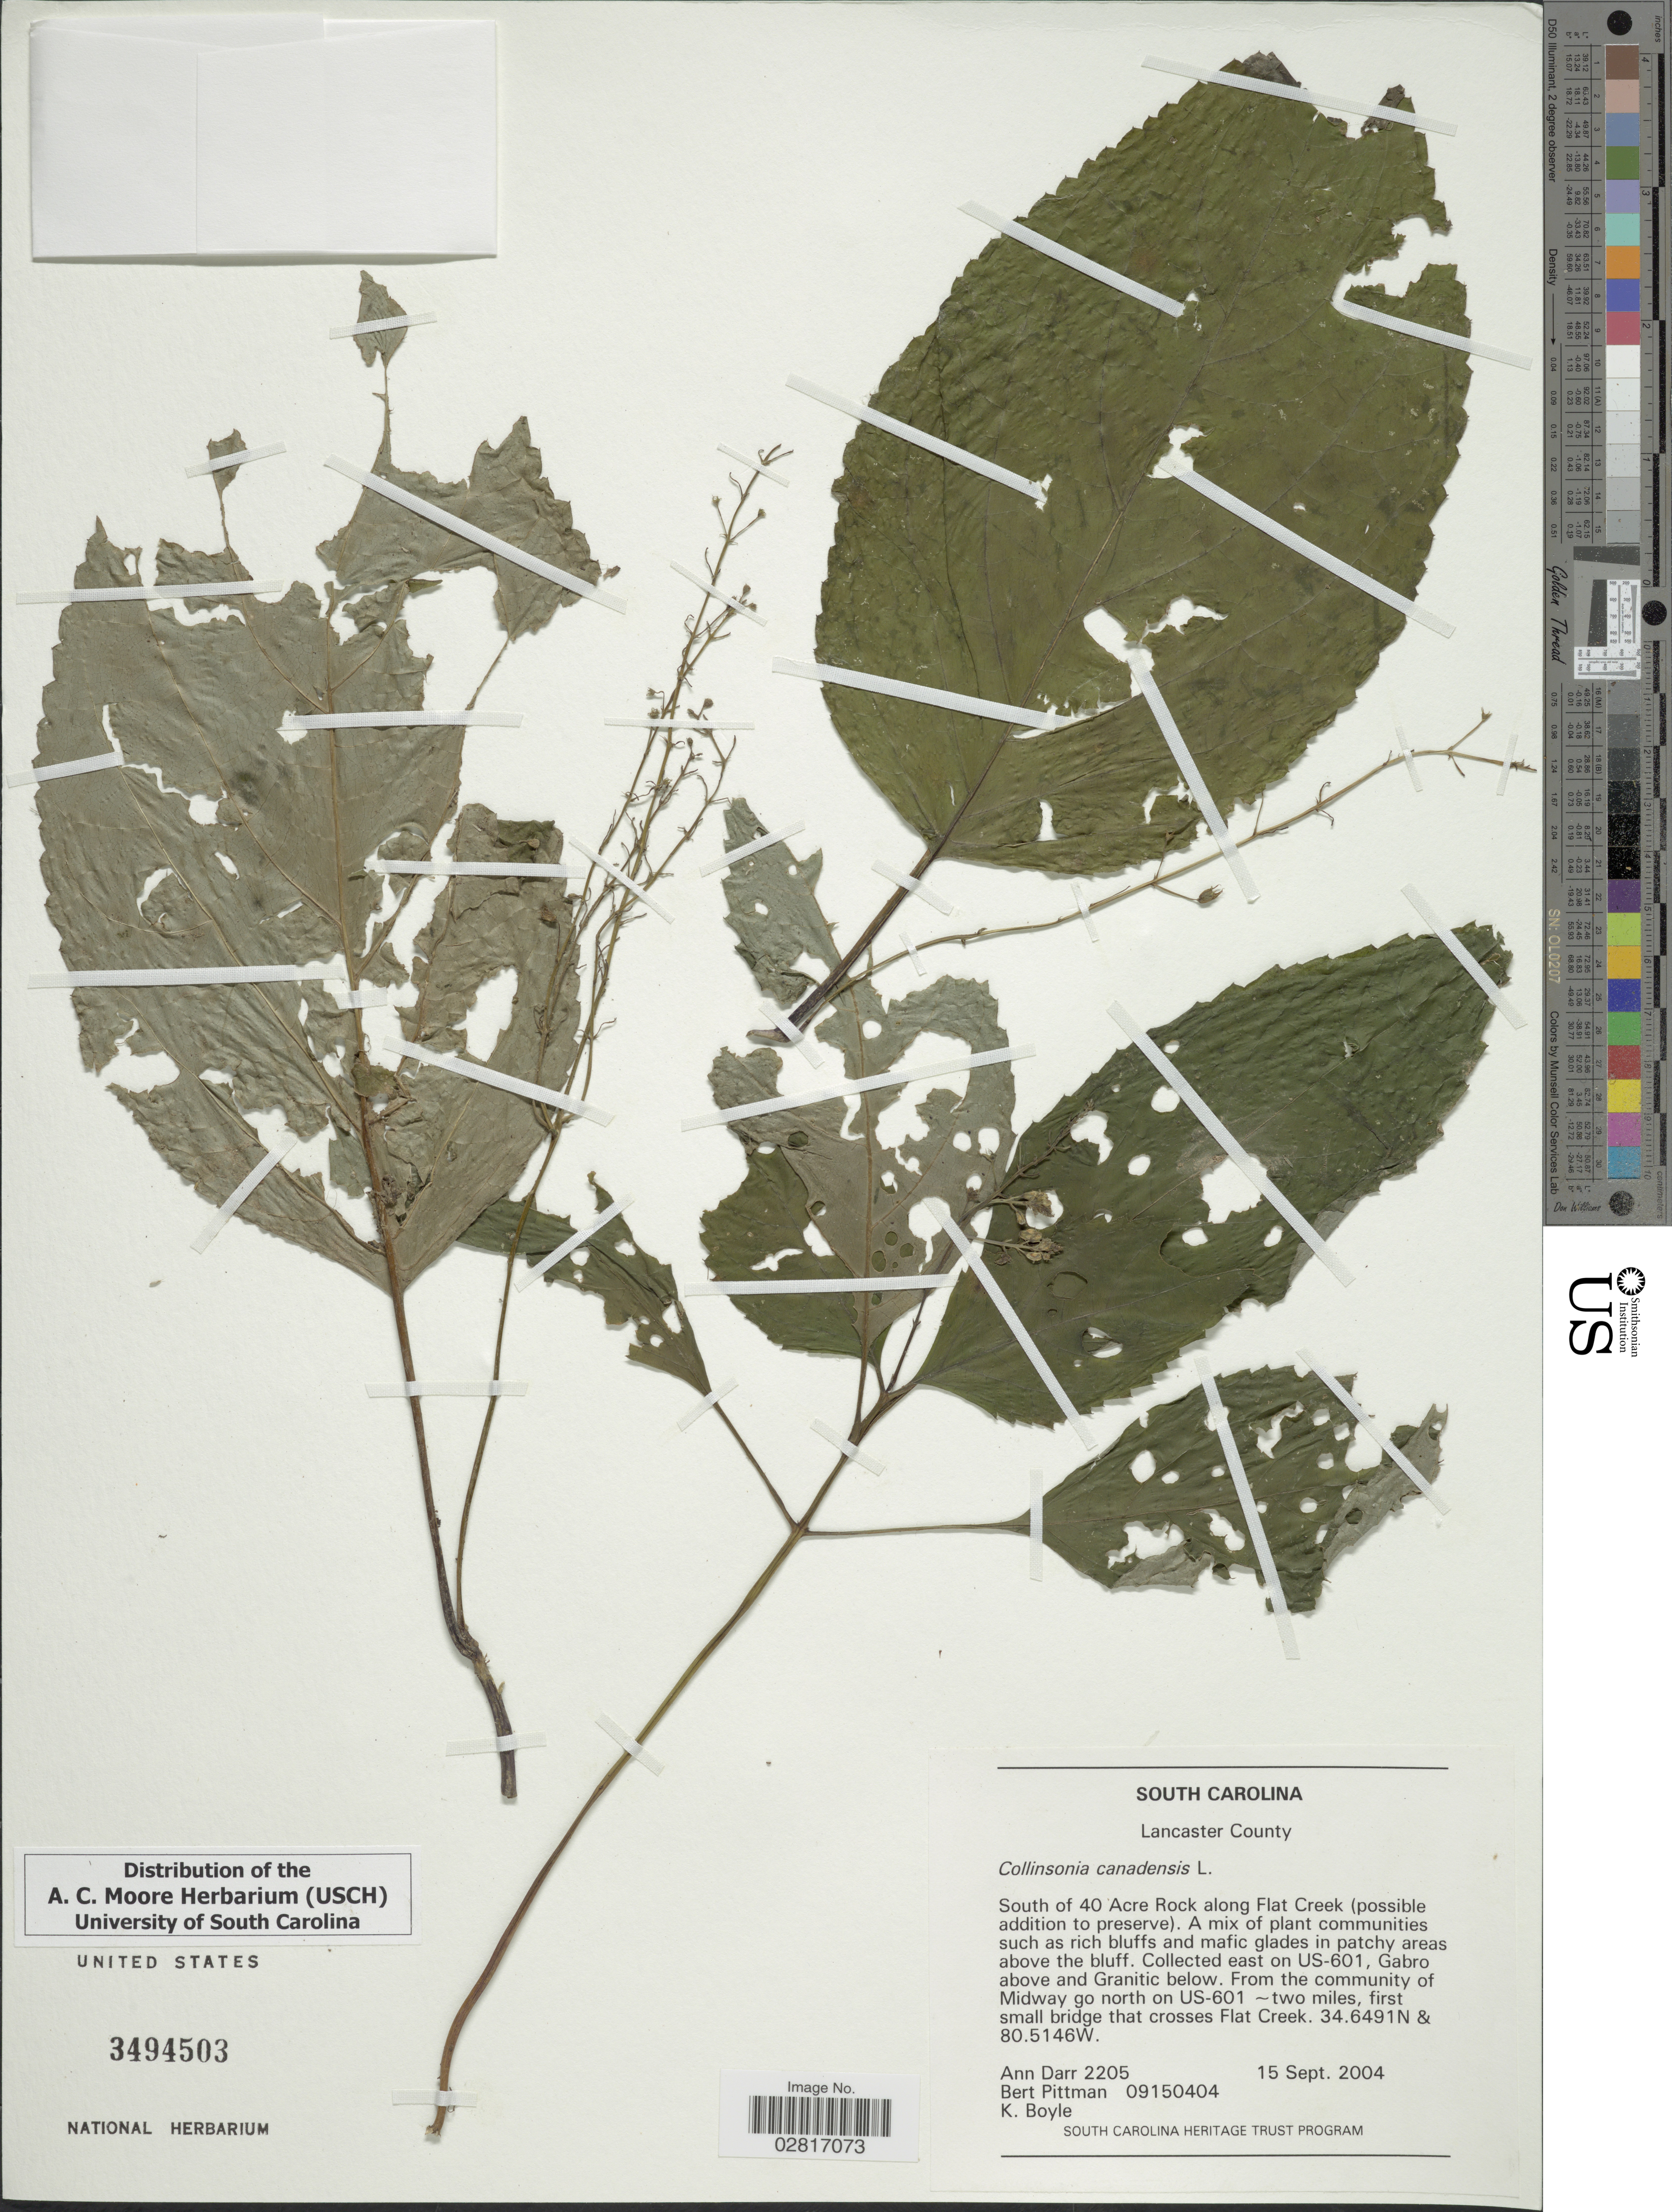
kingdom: Plantae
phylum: Tracheophyta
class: Magnoliopsida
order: Lamiales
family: Lamiaceae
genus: Collinsonia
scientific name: Collinsonia canadensis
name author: L.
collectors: A. Darr, B. Pittman & K. Boyle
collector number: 2205/09150404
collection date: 2004-09-15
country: United States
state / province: South Carolina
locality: Lancaster County, South of 40 Acre Rock along Flat Creek (possible addition to preserve), east on US-601, Gabro above and Granitic below, From the community of Midway go north on US-601 ~ two miles, first small bridge that crosses Flat Creek.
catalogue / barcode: US 3494503